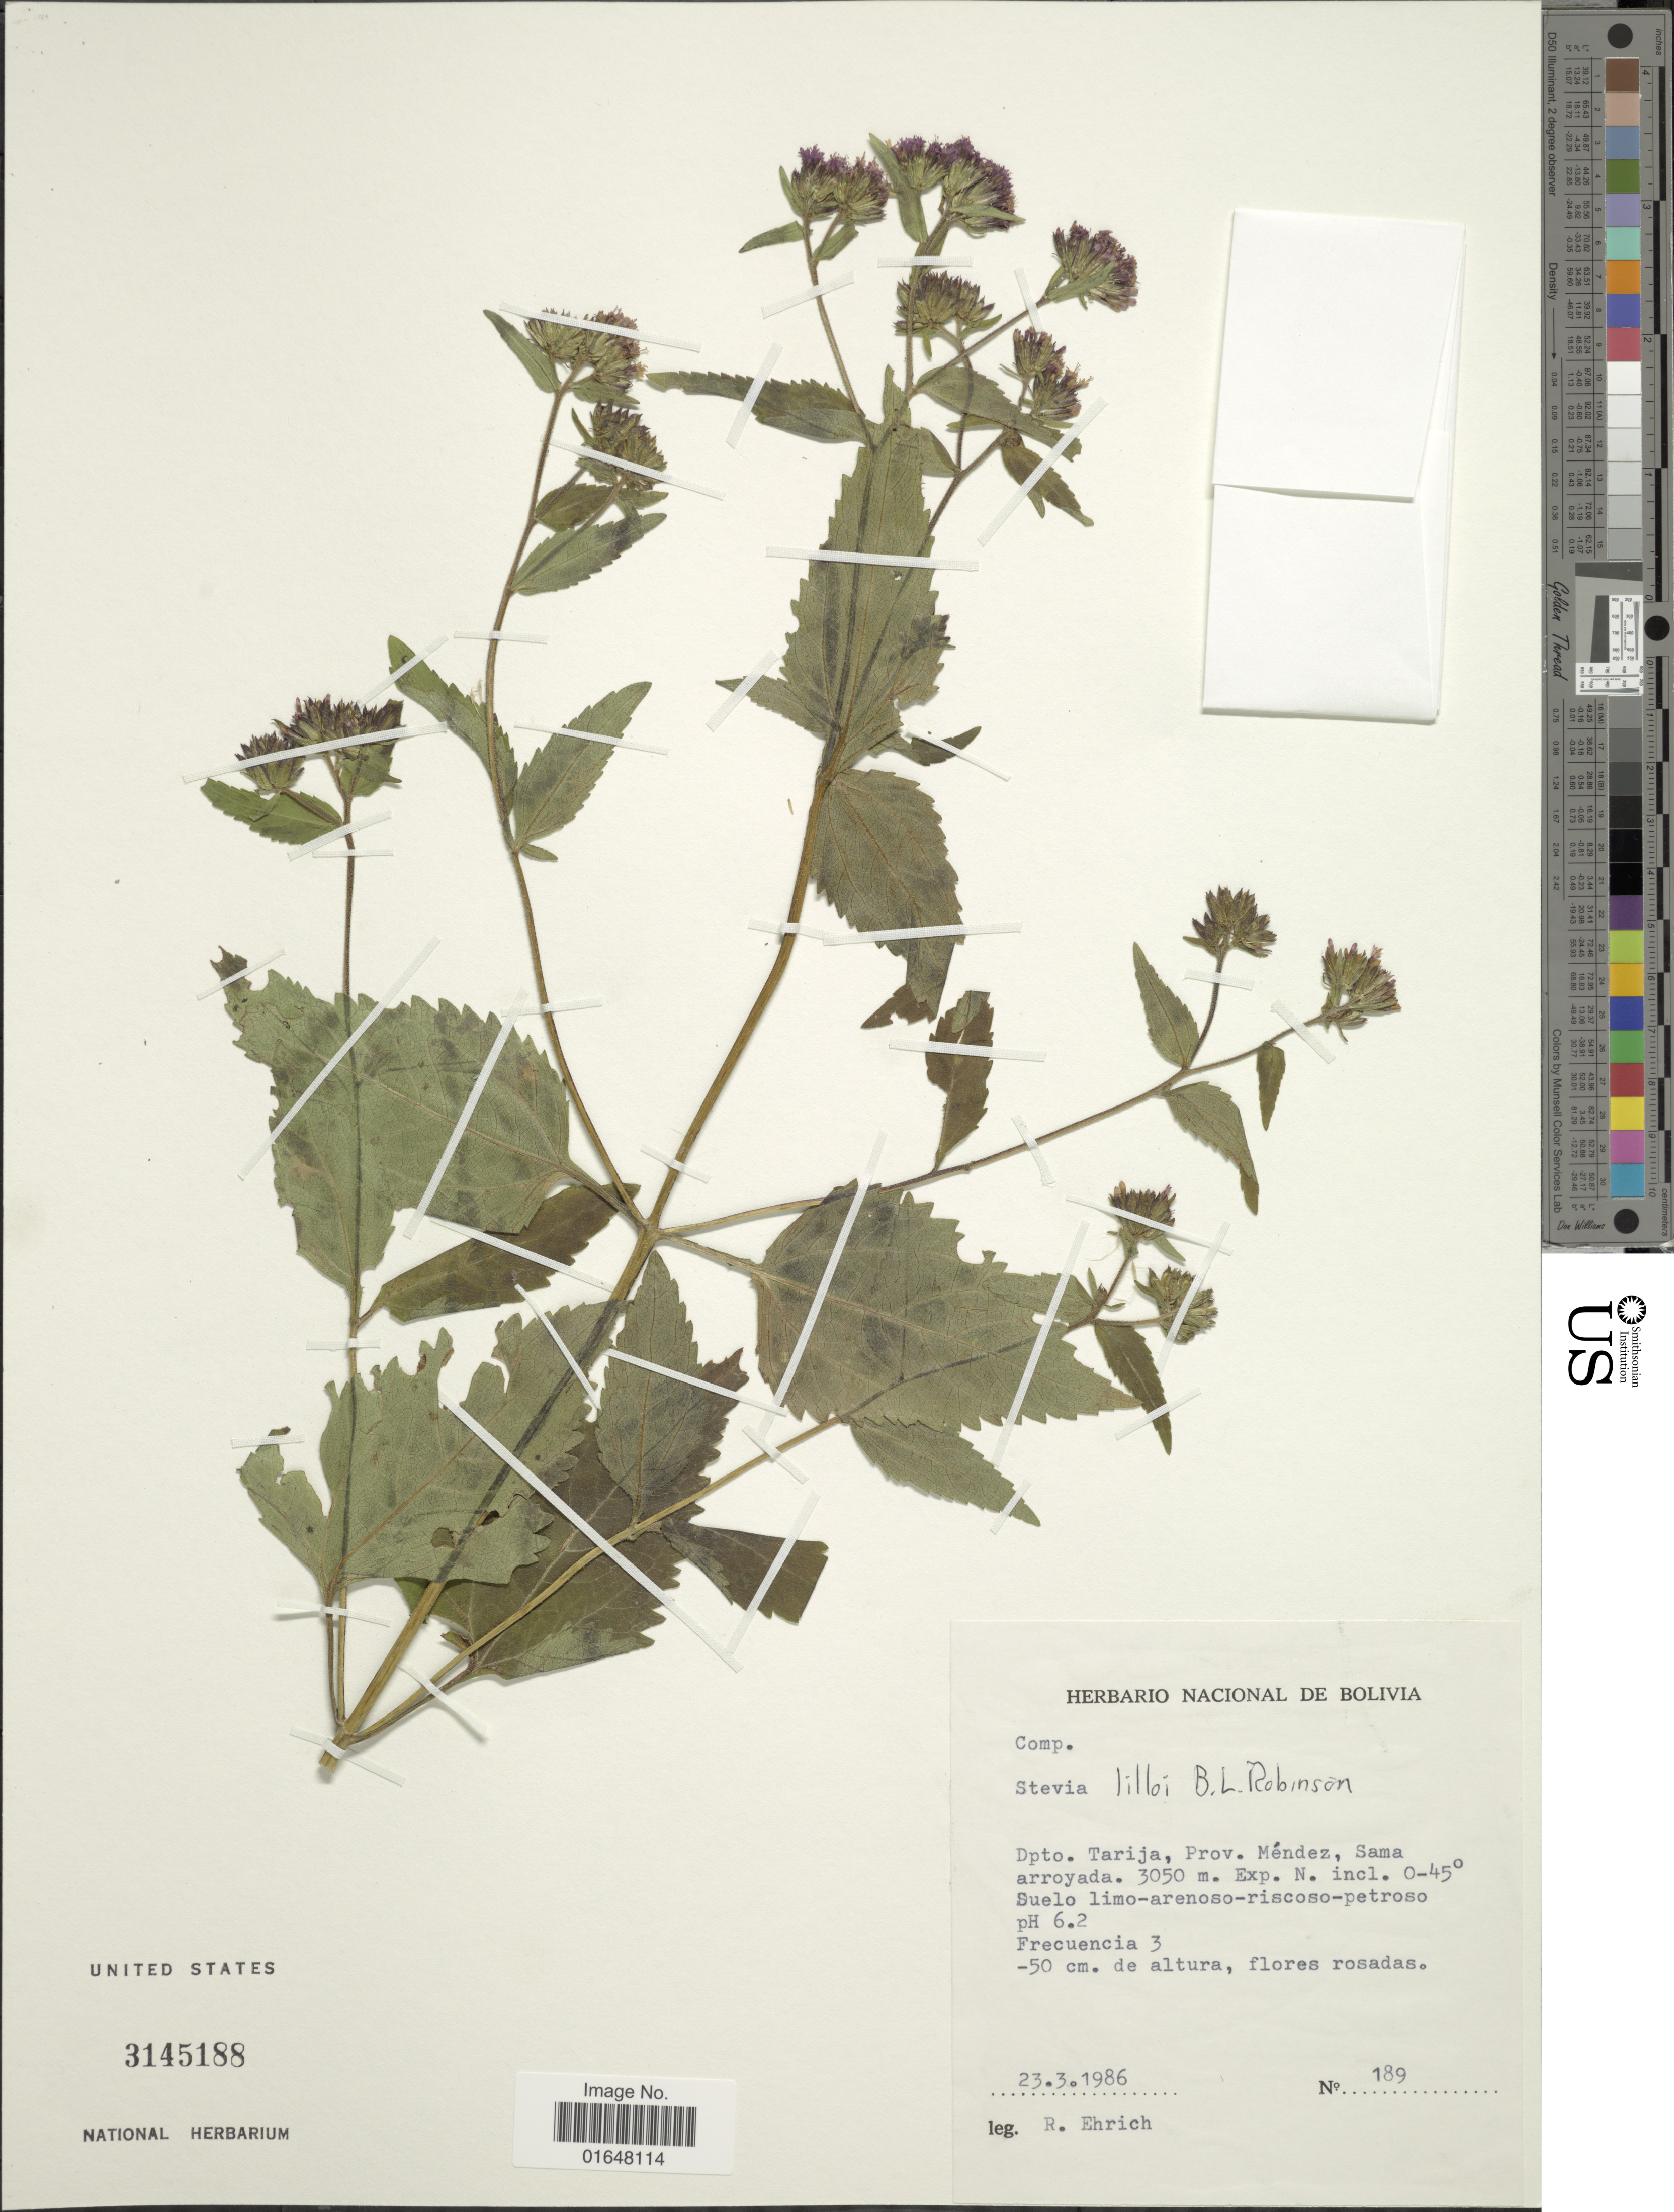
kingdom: Plantae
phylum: Tracheophyta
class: Magnoliopsida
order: Asterales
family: Asteraceae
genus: Stevia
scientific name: Stevia lilloi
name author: B.L. Rob.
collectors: R. Ehrich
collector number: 189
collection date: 1986-03-23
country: Bolivia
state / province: Tarija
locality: Prov. Mendez, Sama arroyada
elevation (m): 3050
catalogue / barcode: US 3145188